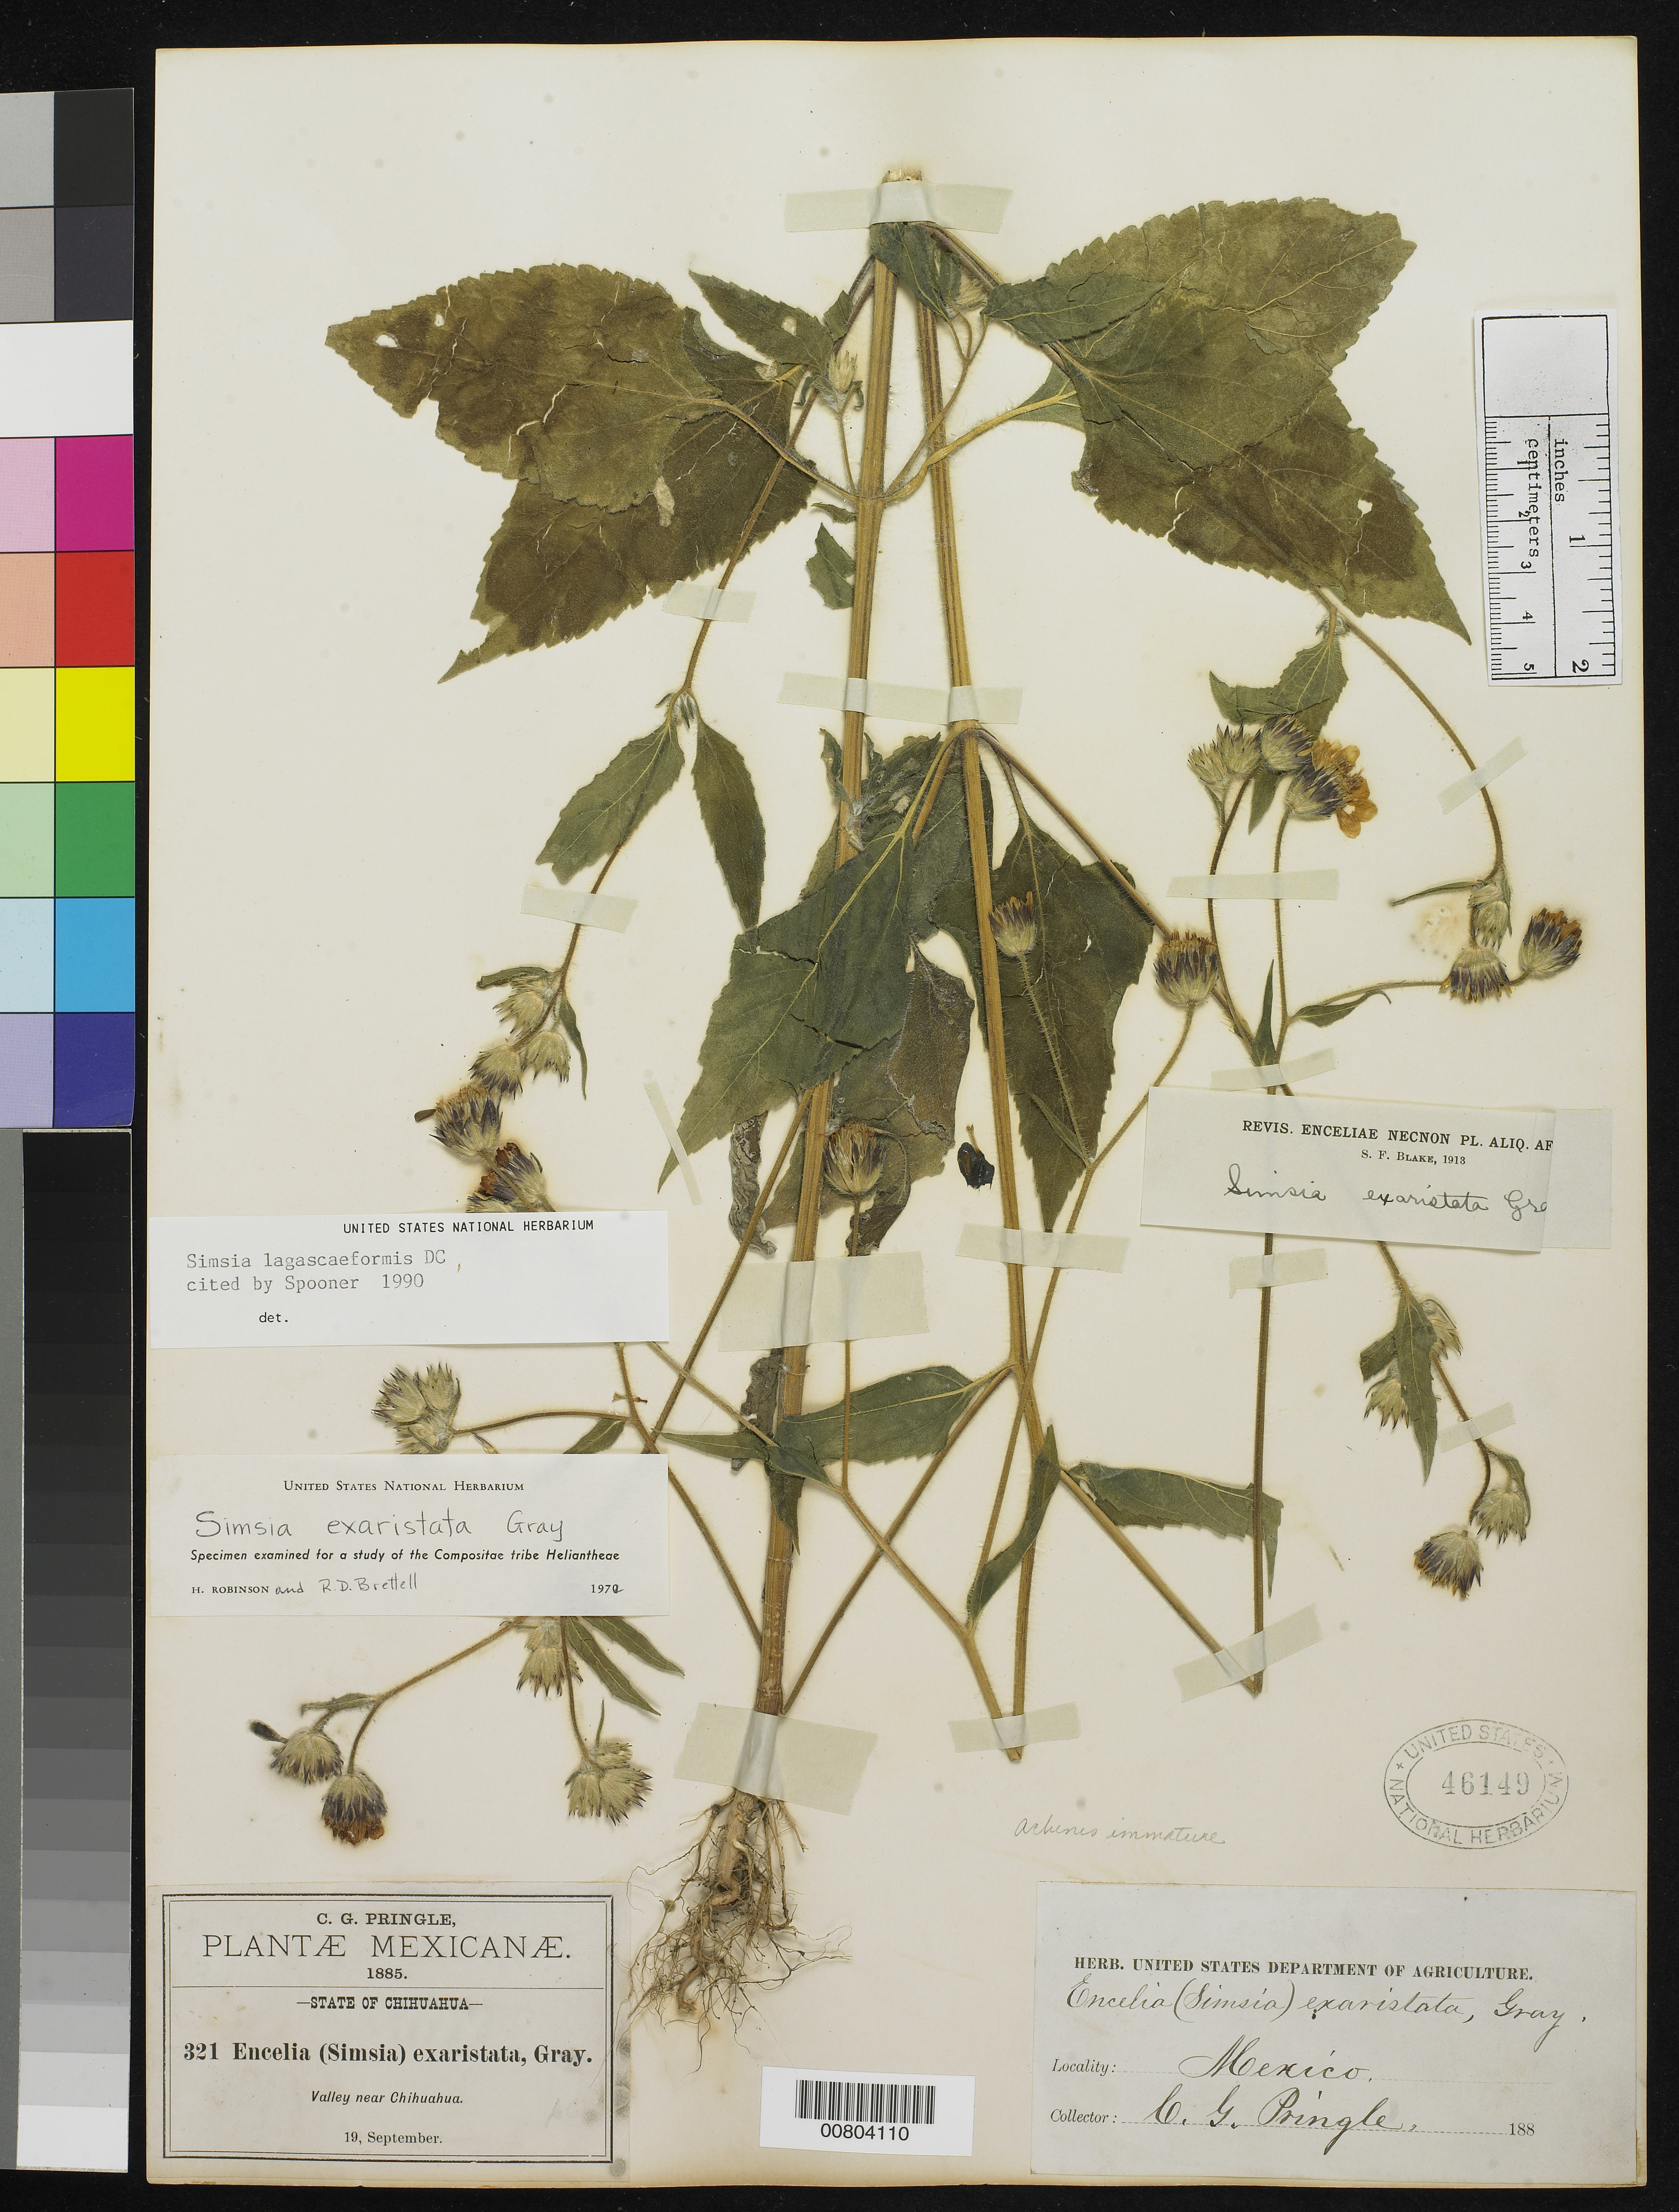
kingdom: Plantae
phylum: Tracheophyta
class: Magnoliopsida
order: Asterales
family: Asteraceae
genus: Simsia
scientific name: Simsia lagasceiformis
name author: DC.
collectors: C. G. Pringle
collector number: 321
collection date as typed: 19 Sep 1885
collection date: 1885-09-19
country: Mexico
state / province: Chihuahua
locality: Valley near Chihuahua.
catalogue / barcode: US 46149